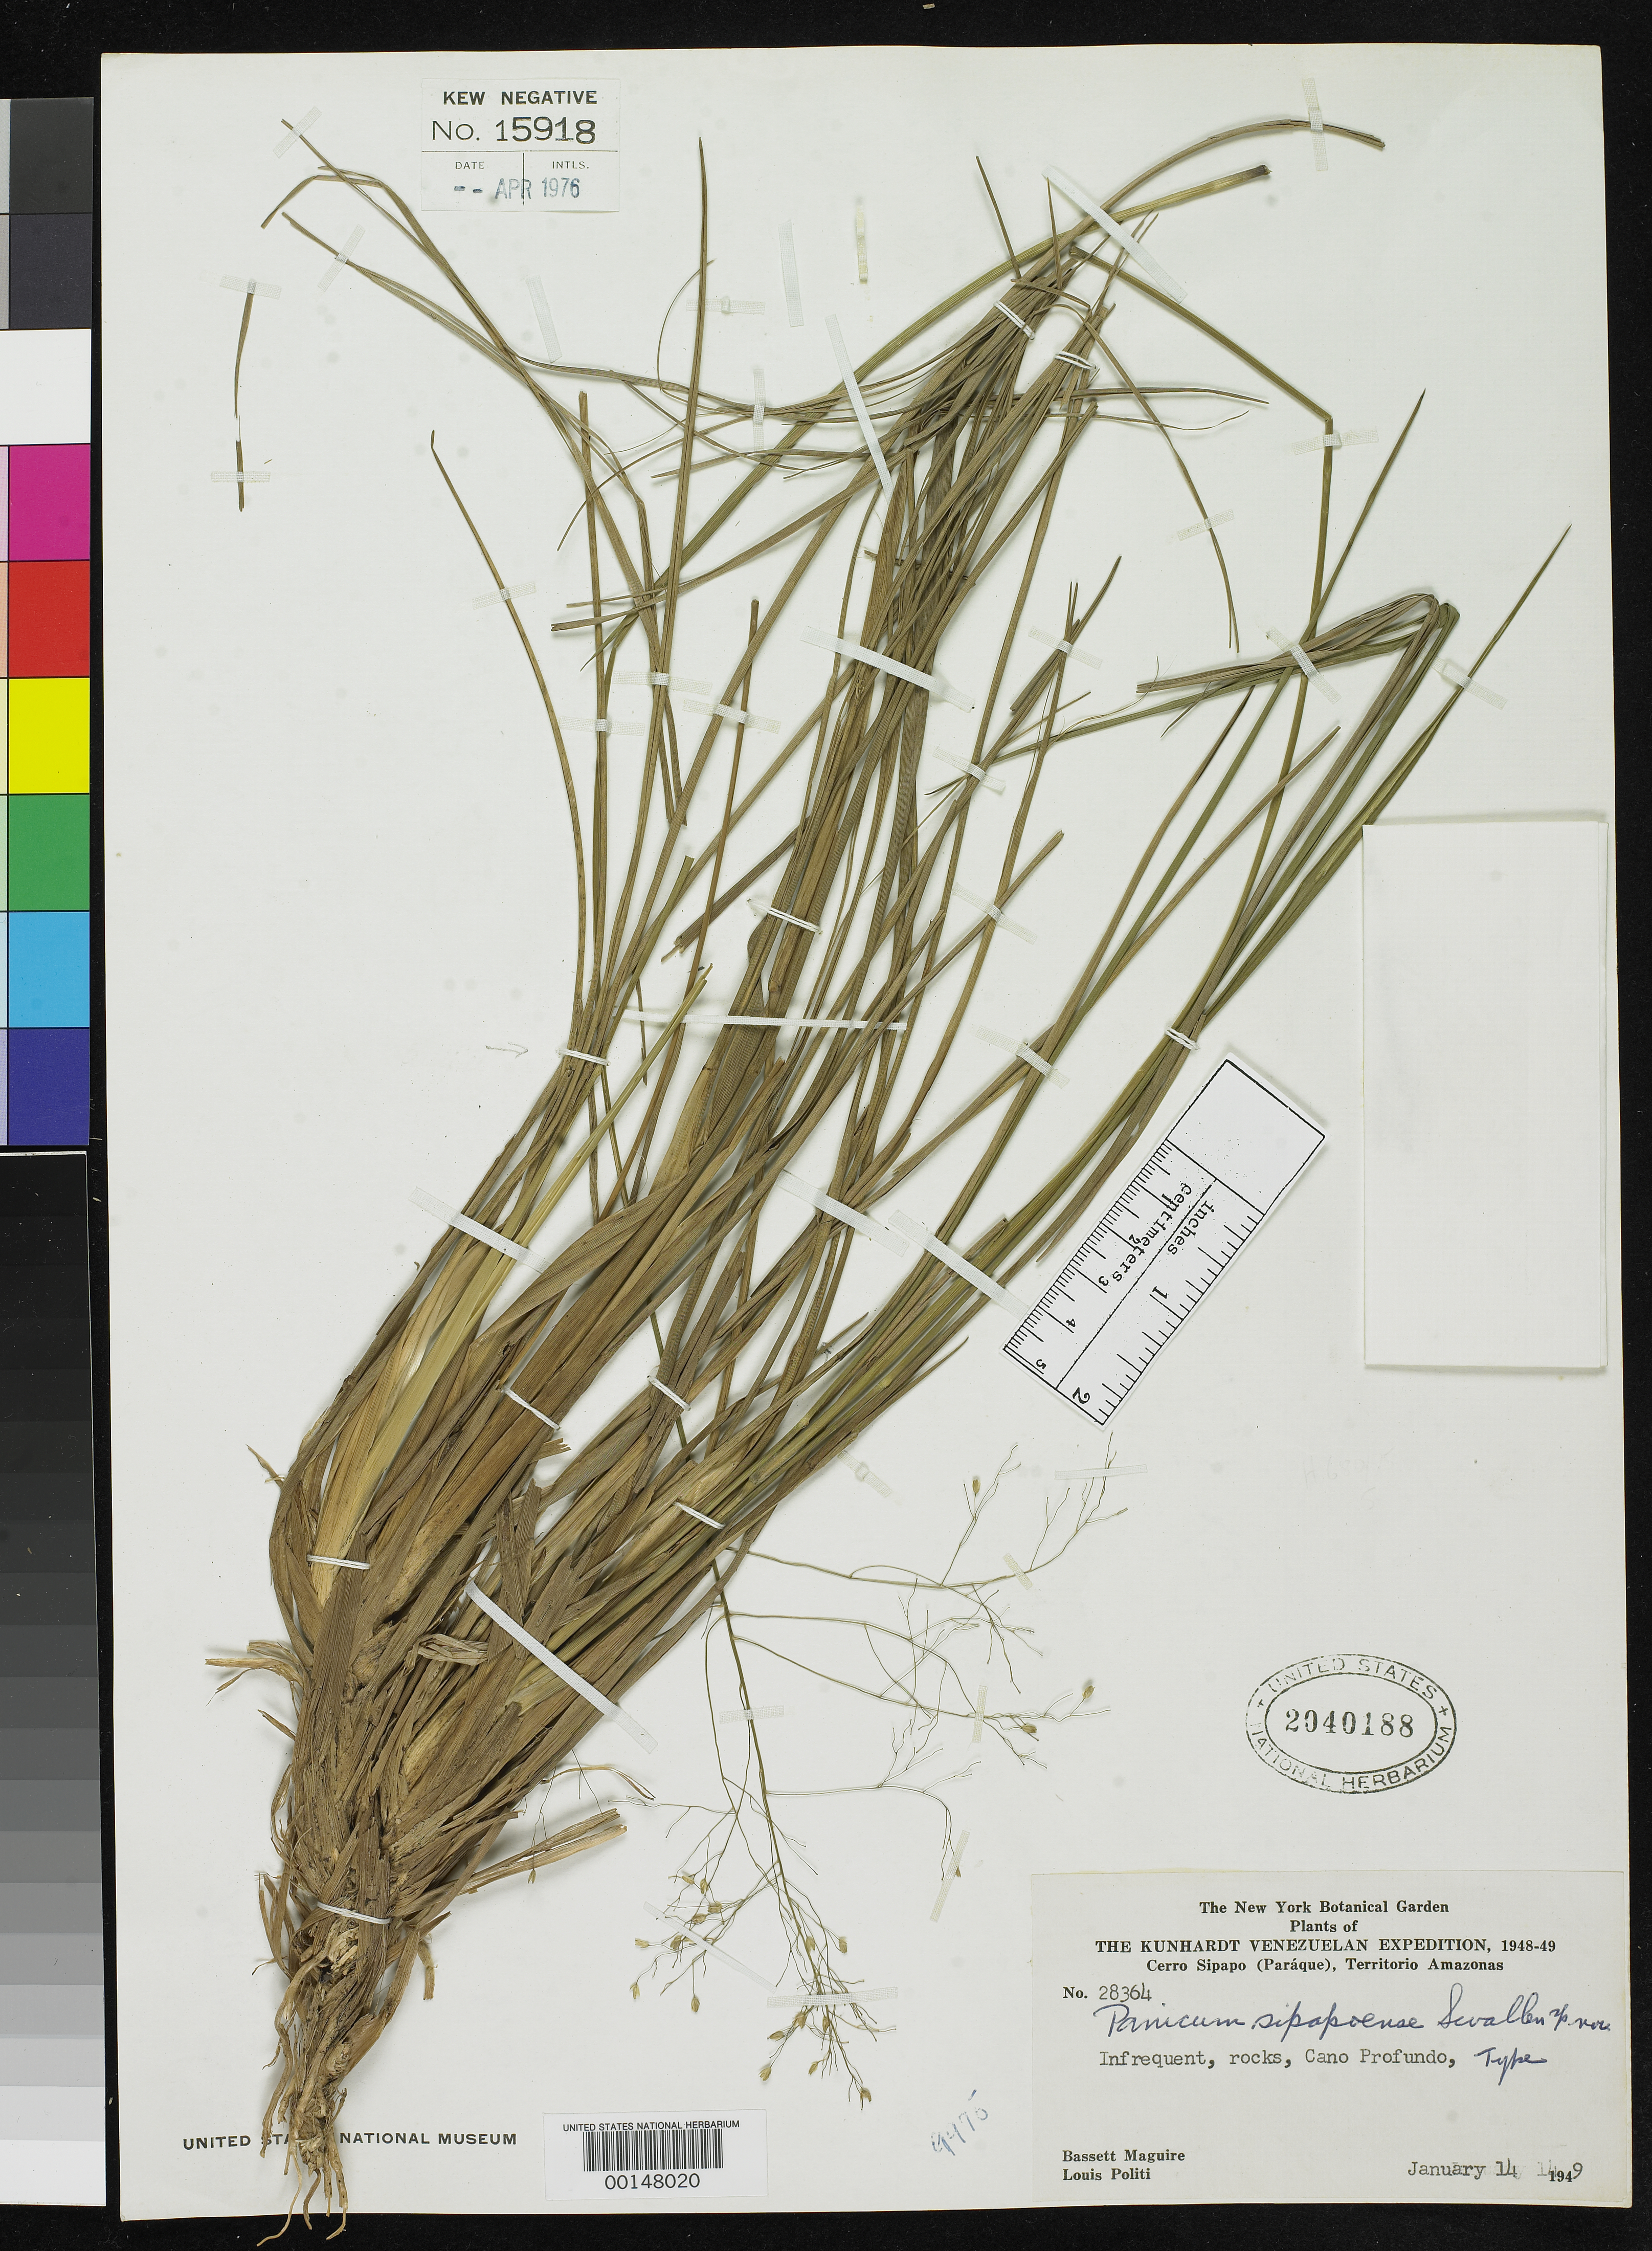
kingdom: Plantae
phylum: Tracheophyta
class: Liliopsida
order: Poales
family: Poaceae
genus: Panicum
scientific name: Panicum sipapoense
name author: Swallen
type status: Holotype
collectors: B. Maguire & L. Politi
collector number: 28364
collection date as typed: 14 Jan 1949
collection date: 1949-01-14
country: Venezuela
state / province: Amazonas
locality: Cerro Sipapo, Cano Profundo.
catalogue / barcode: US 2040188